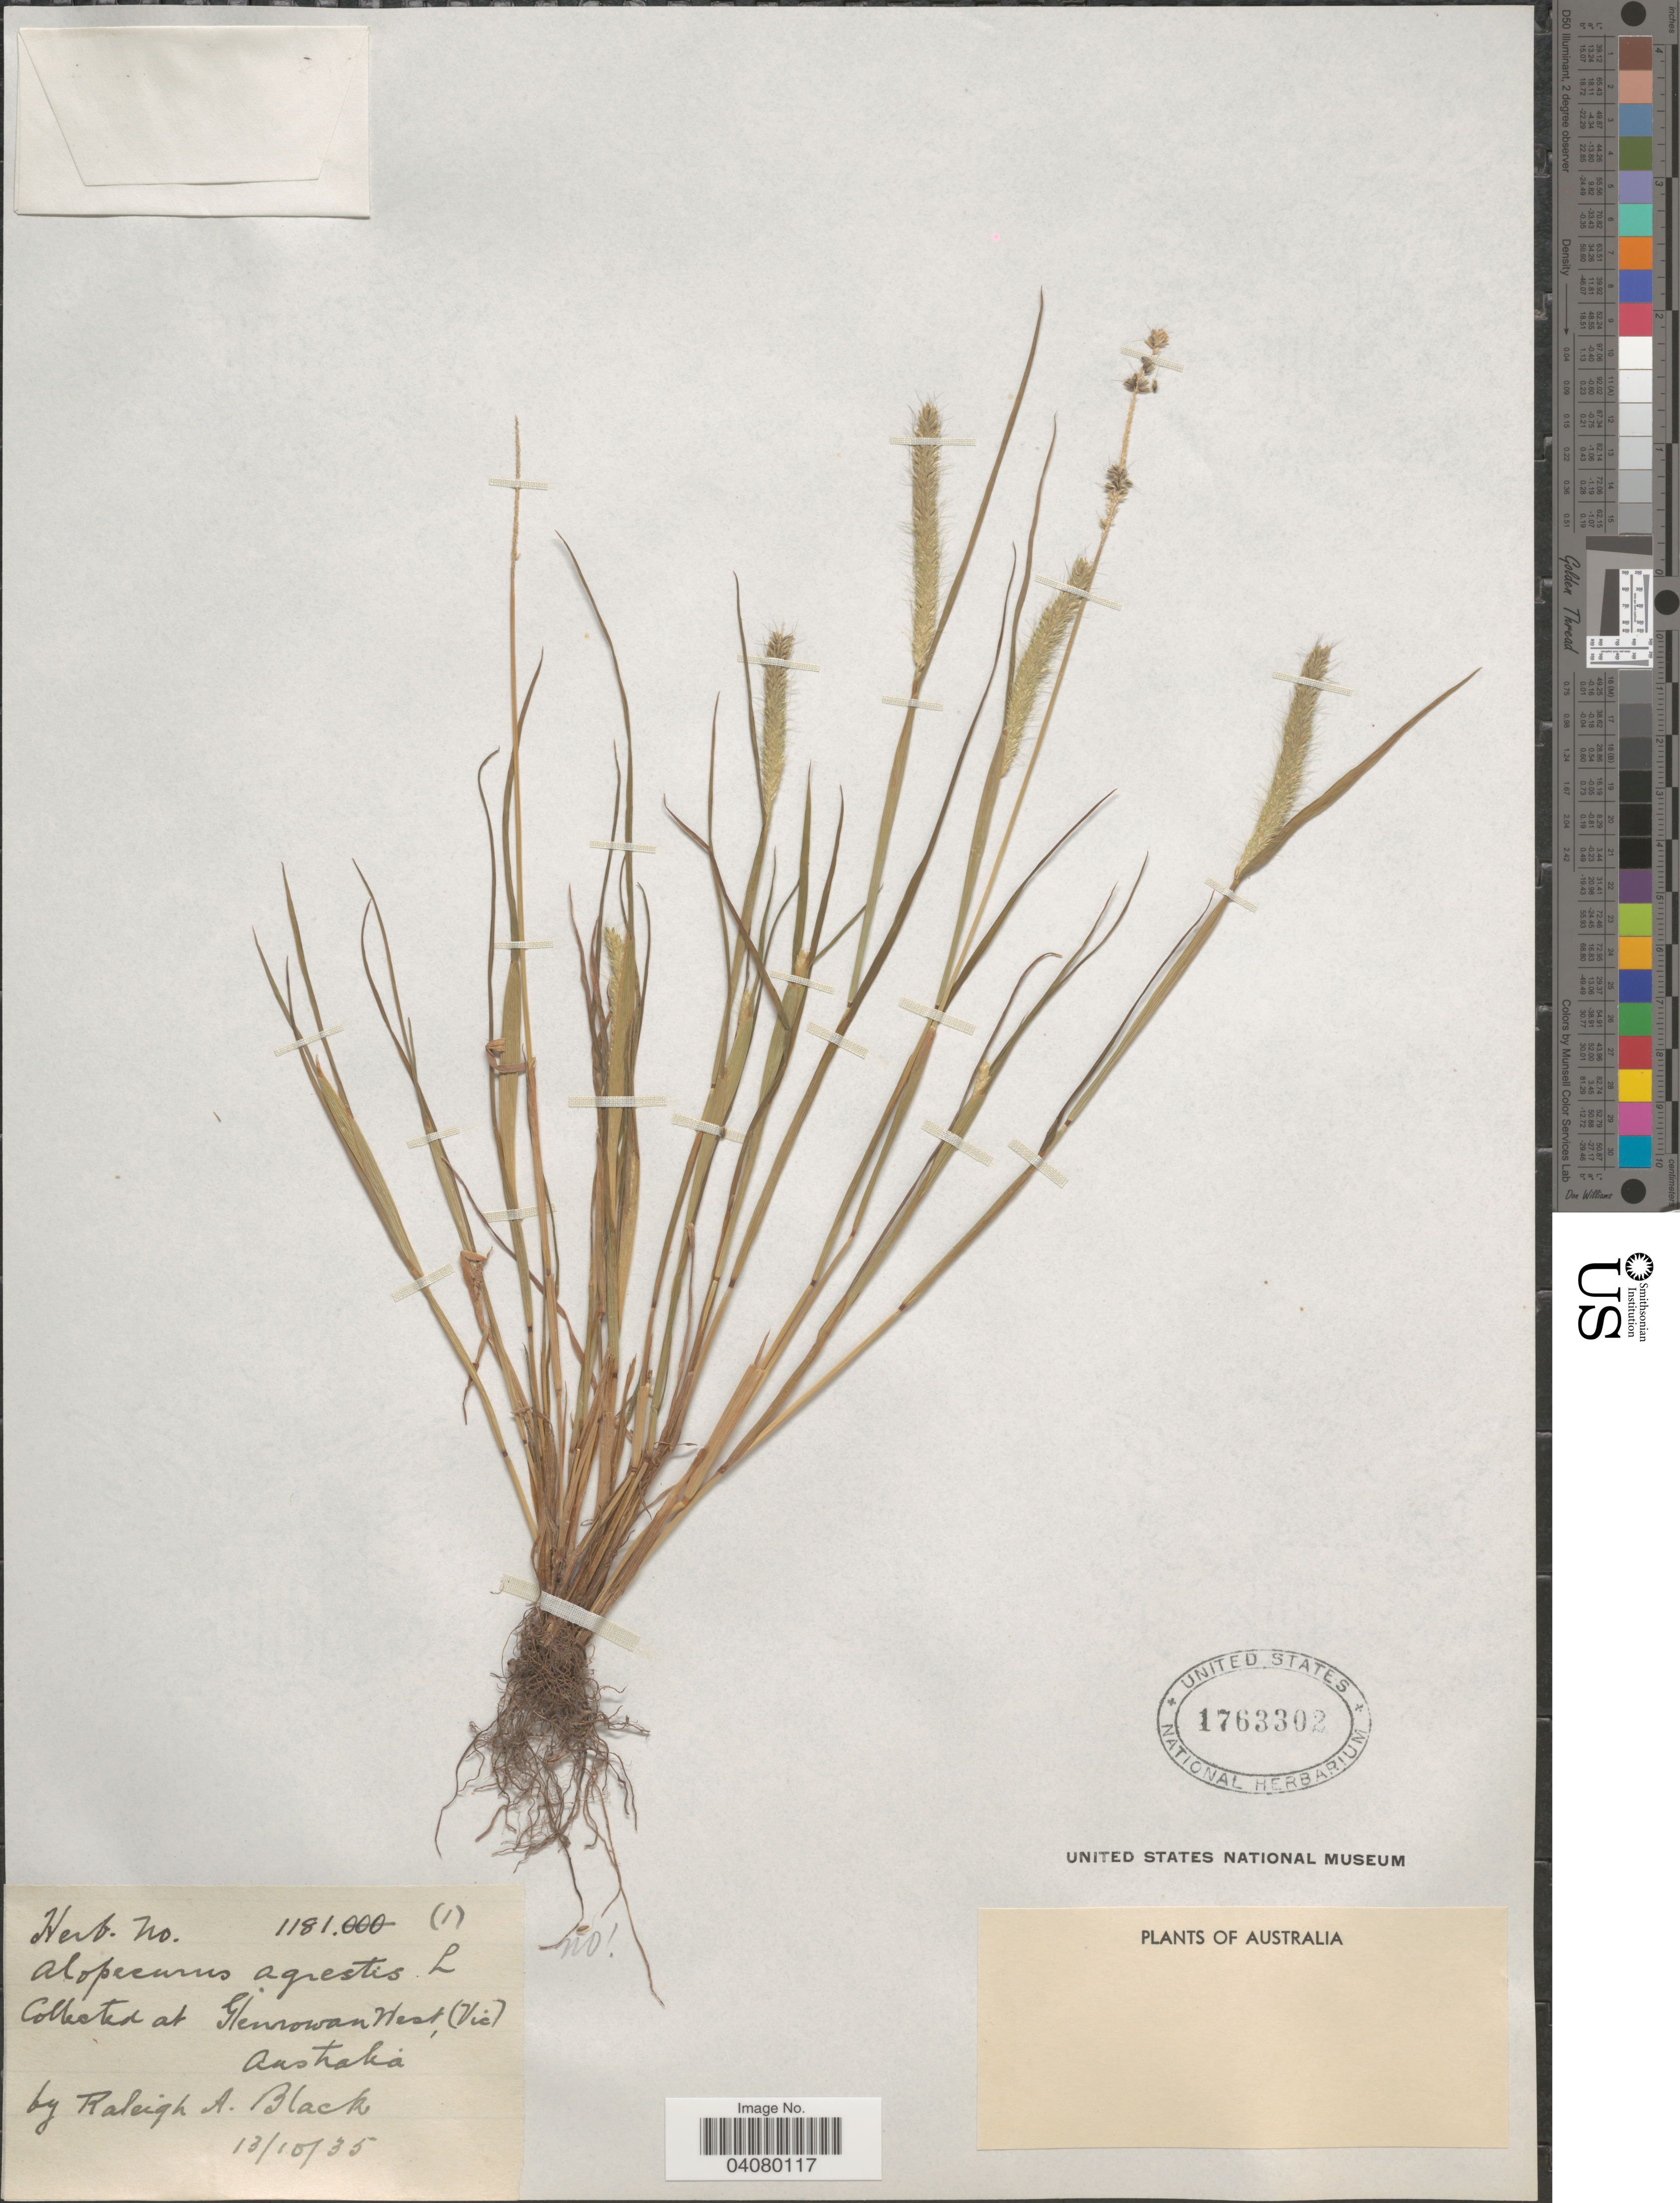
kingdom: Plantae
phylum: Tracheophyta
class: Liliopsida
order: Poales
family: Poaceae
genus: Alopecurus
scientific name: Alopecurus geniculatus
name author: L.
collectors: R. A. Black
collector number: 1181 (1)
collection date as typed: Transcribed d/m/y: 13/10/35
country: Australia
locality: Glenrowan West, (Vic).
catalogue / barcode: US 1763302